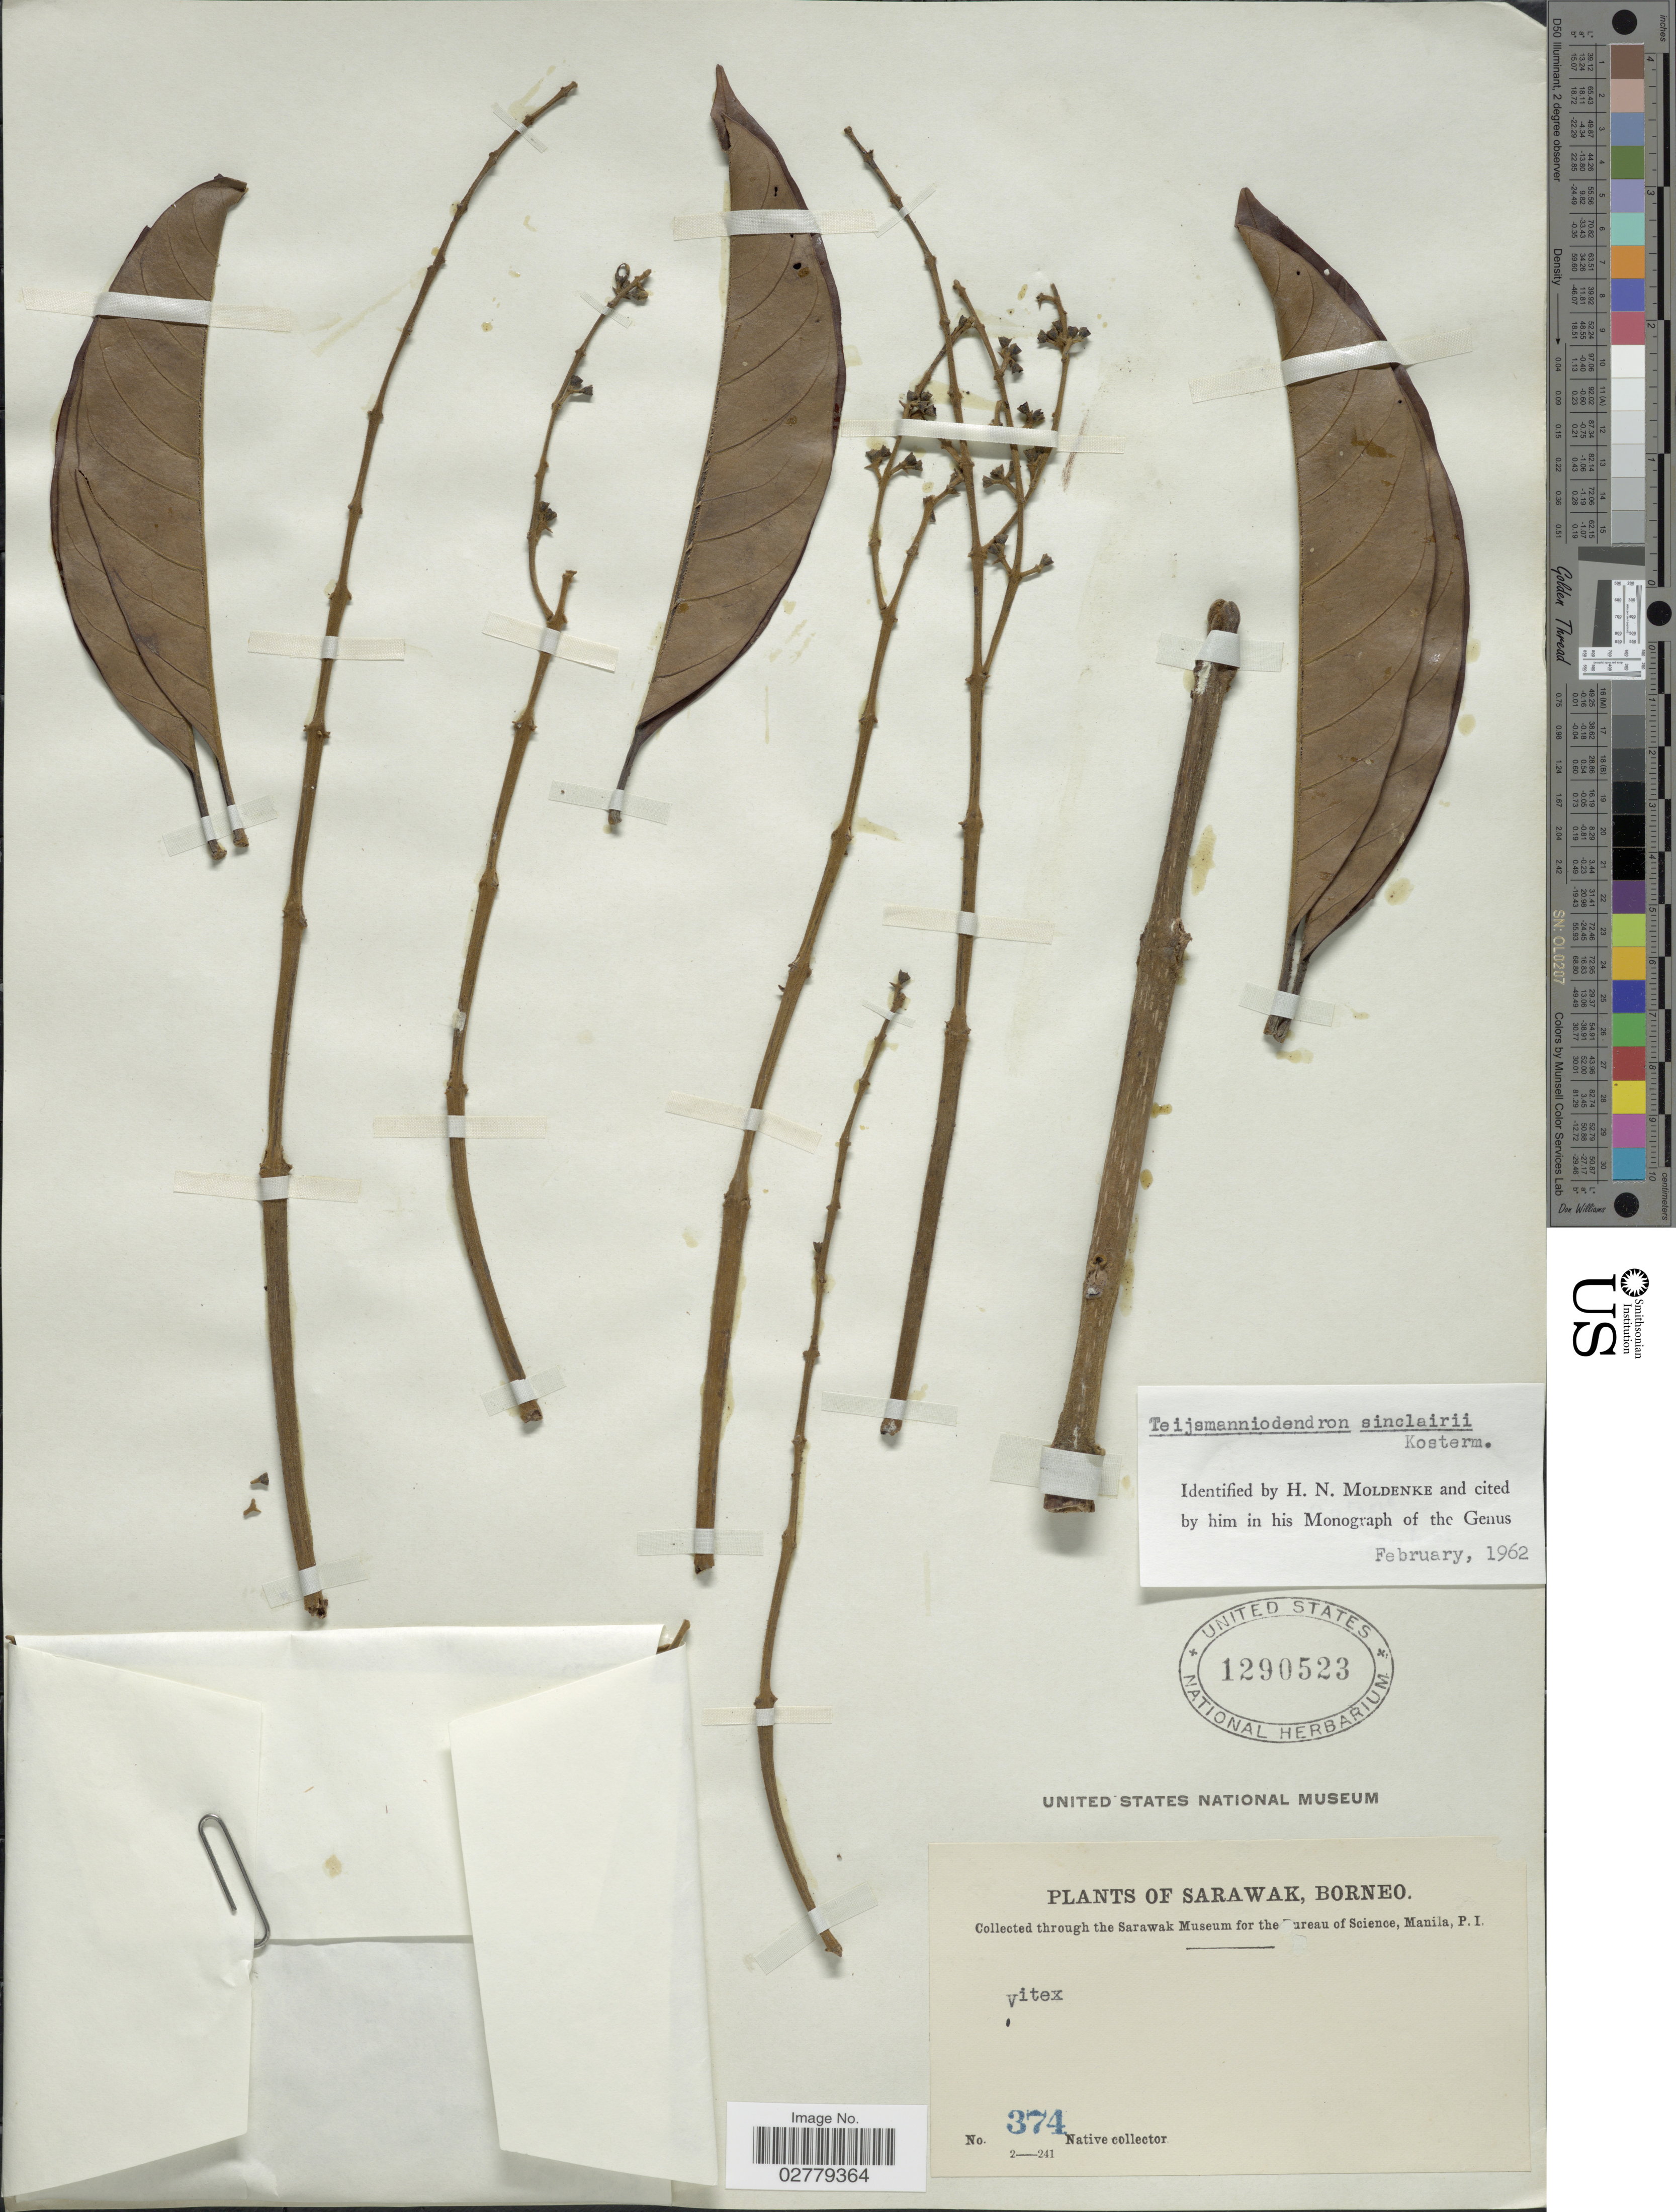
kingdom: Plantae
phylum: Tracheophyta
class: Magnoliopsida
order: Lamiales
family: Lamiaceae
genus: Teijsmanniodendron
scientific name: Teijsmanniodendron sinclairii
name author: Kosterm.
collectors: Native collector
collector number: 374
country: Malaysia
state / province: Sarawak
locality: Borneo.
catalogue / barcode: US 1290523